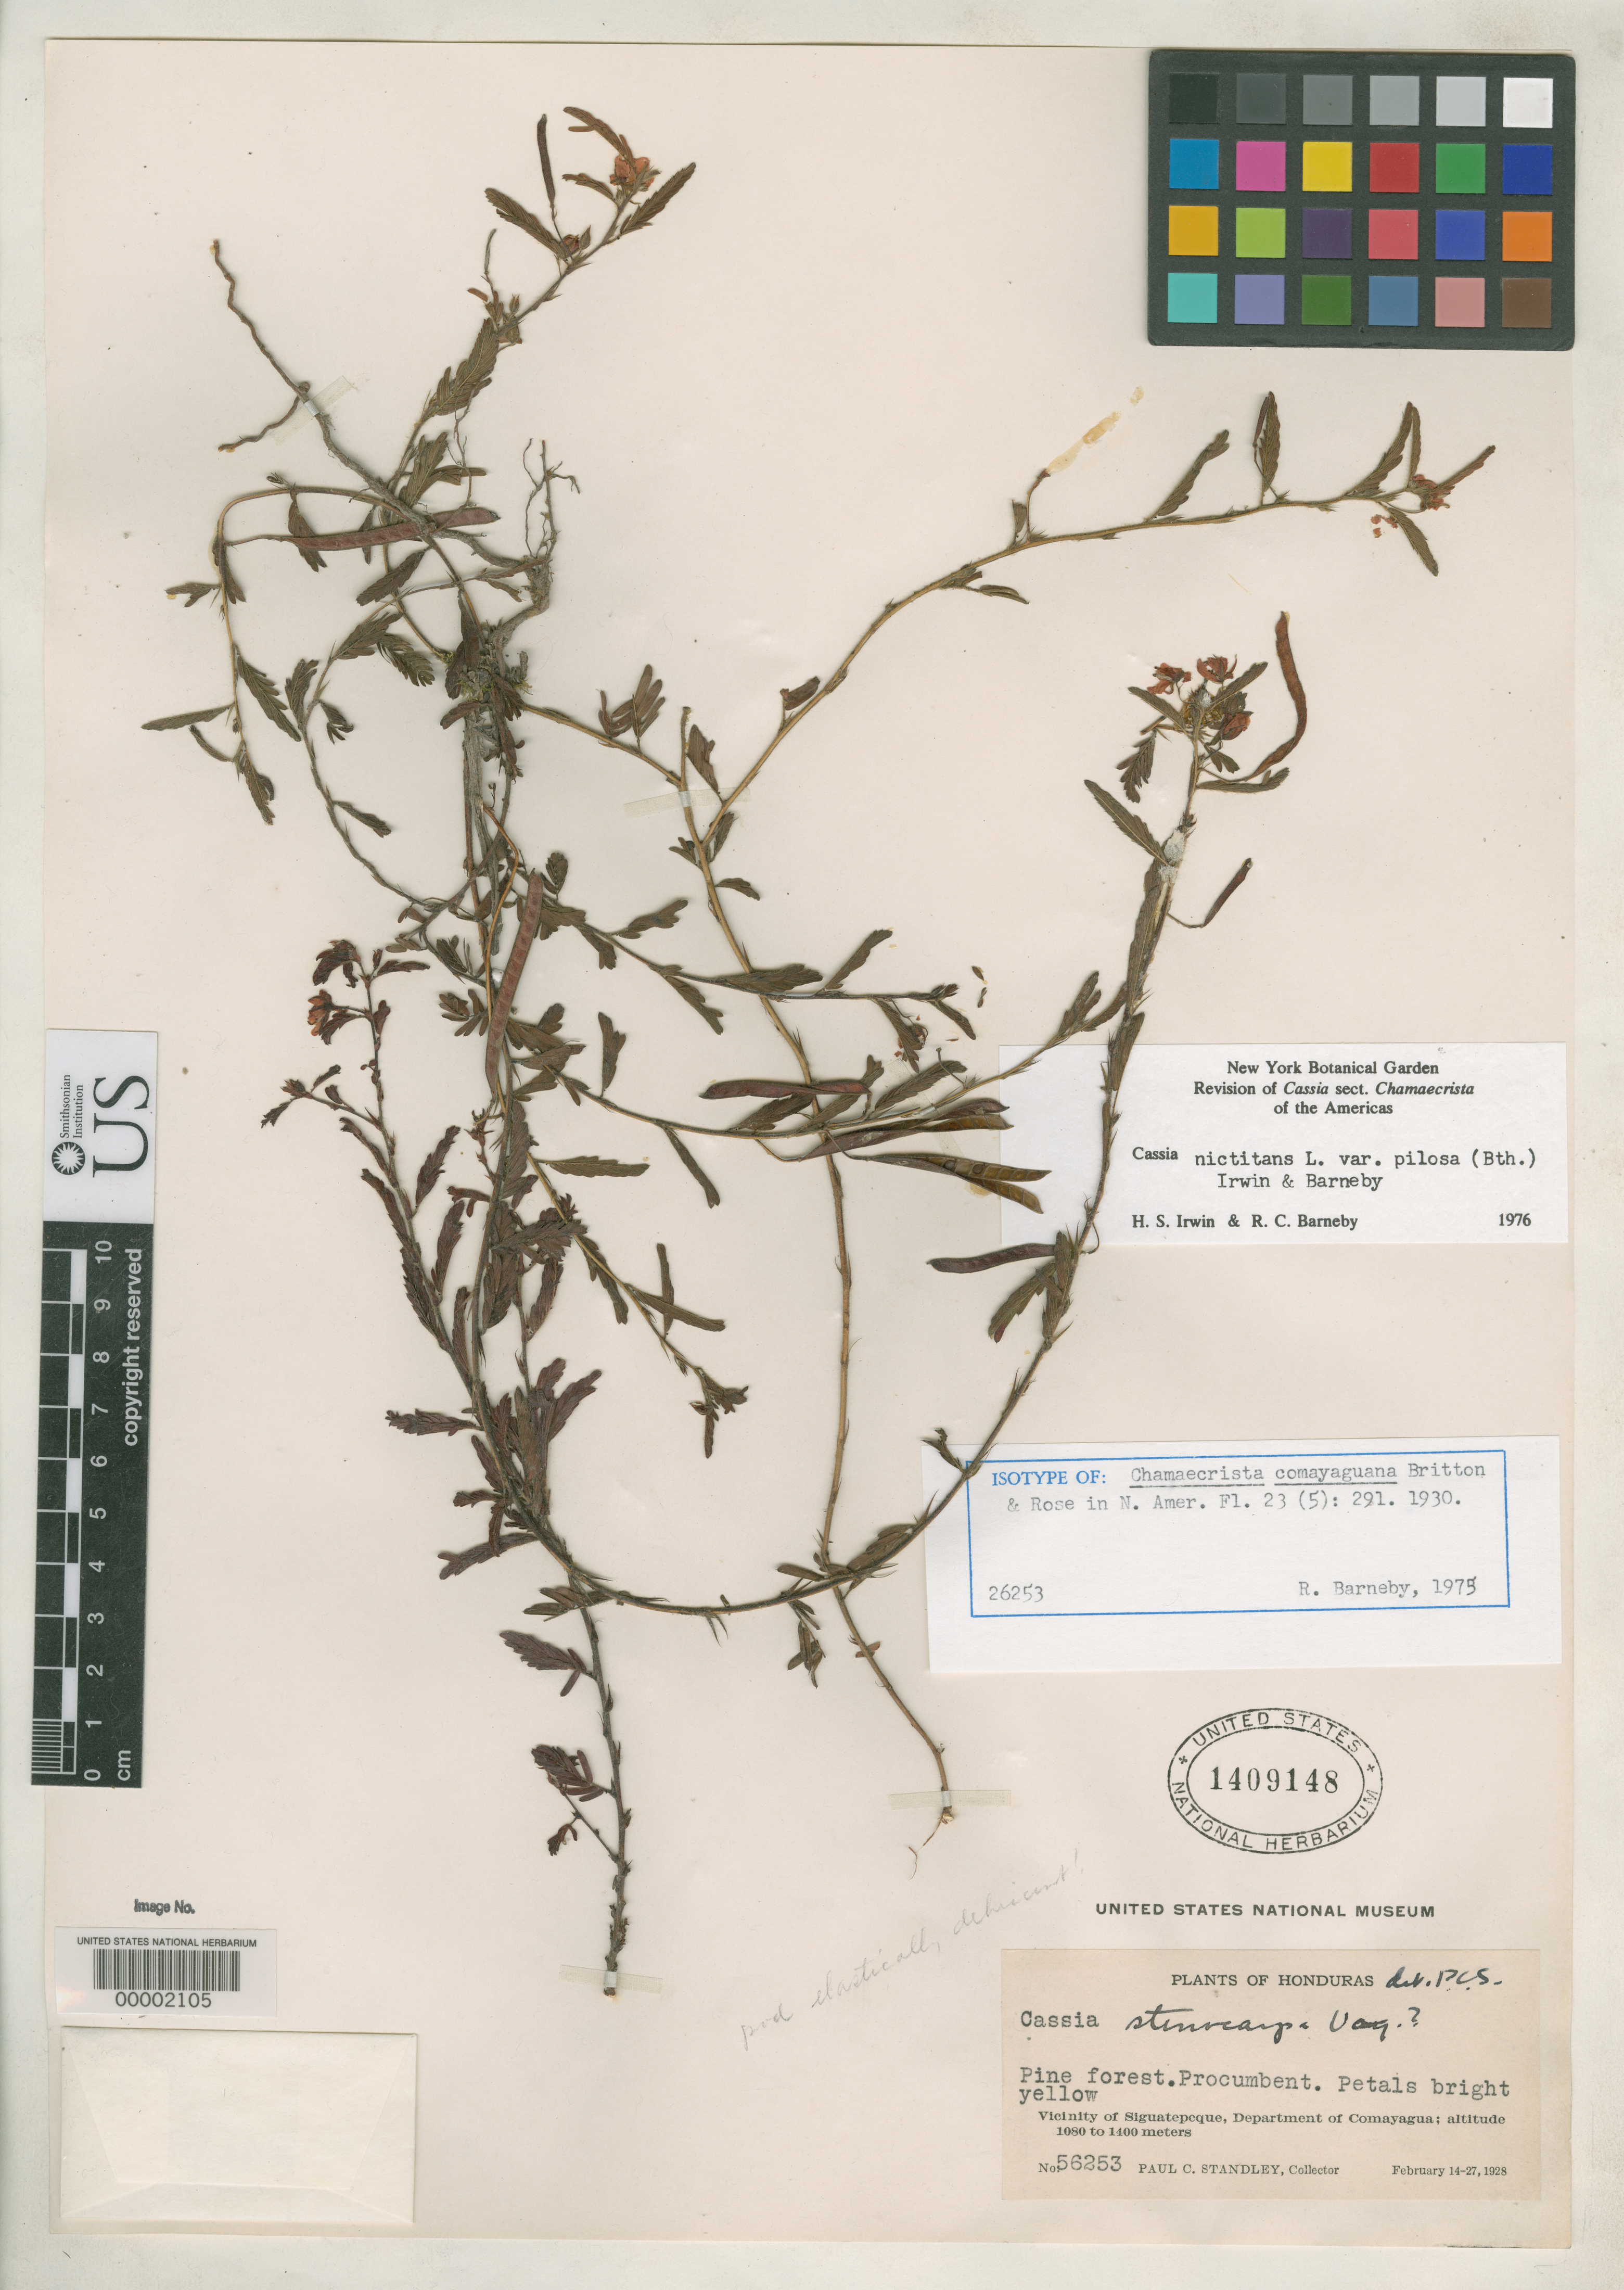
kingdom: Plantae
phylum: Tracheophyta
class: Magnoliopsida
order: Fabales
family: Fabaceae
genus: Chamaecrista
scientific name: Chamaecrista comayaguana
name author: Britton & Rose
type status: Isotype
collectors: P. C. Standley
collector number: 56253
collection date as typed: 14 Feb 1928 to 27 Feb 1928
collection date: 1928-02-14/1928-02-27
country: Honduras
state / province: Comayagua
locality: Near Siguatepeque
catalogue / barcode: US 1409148